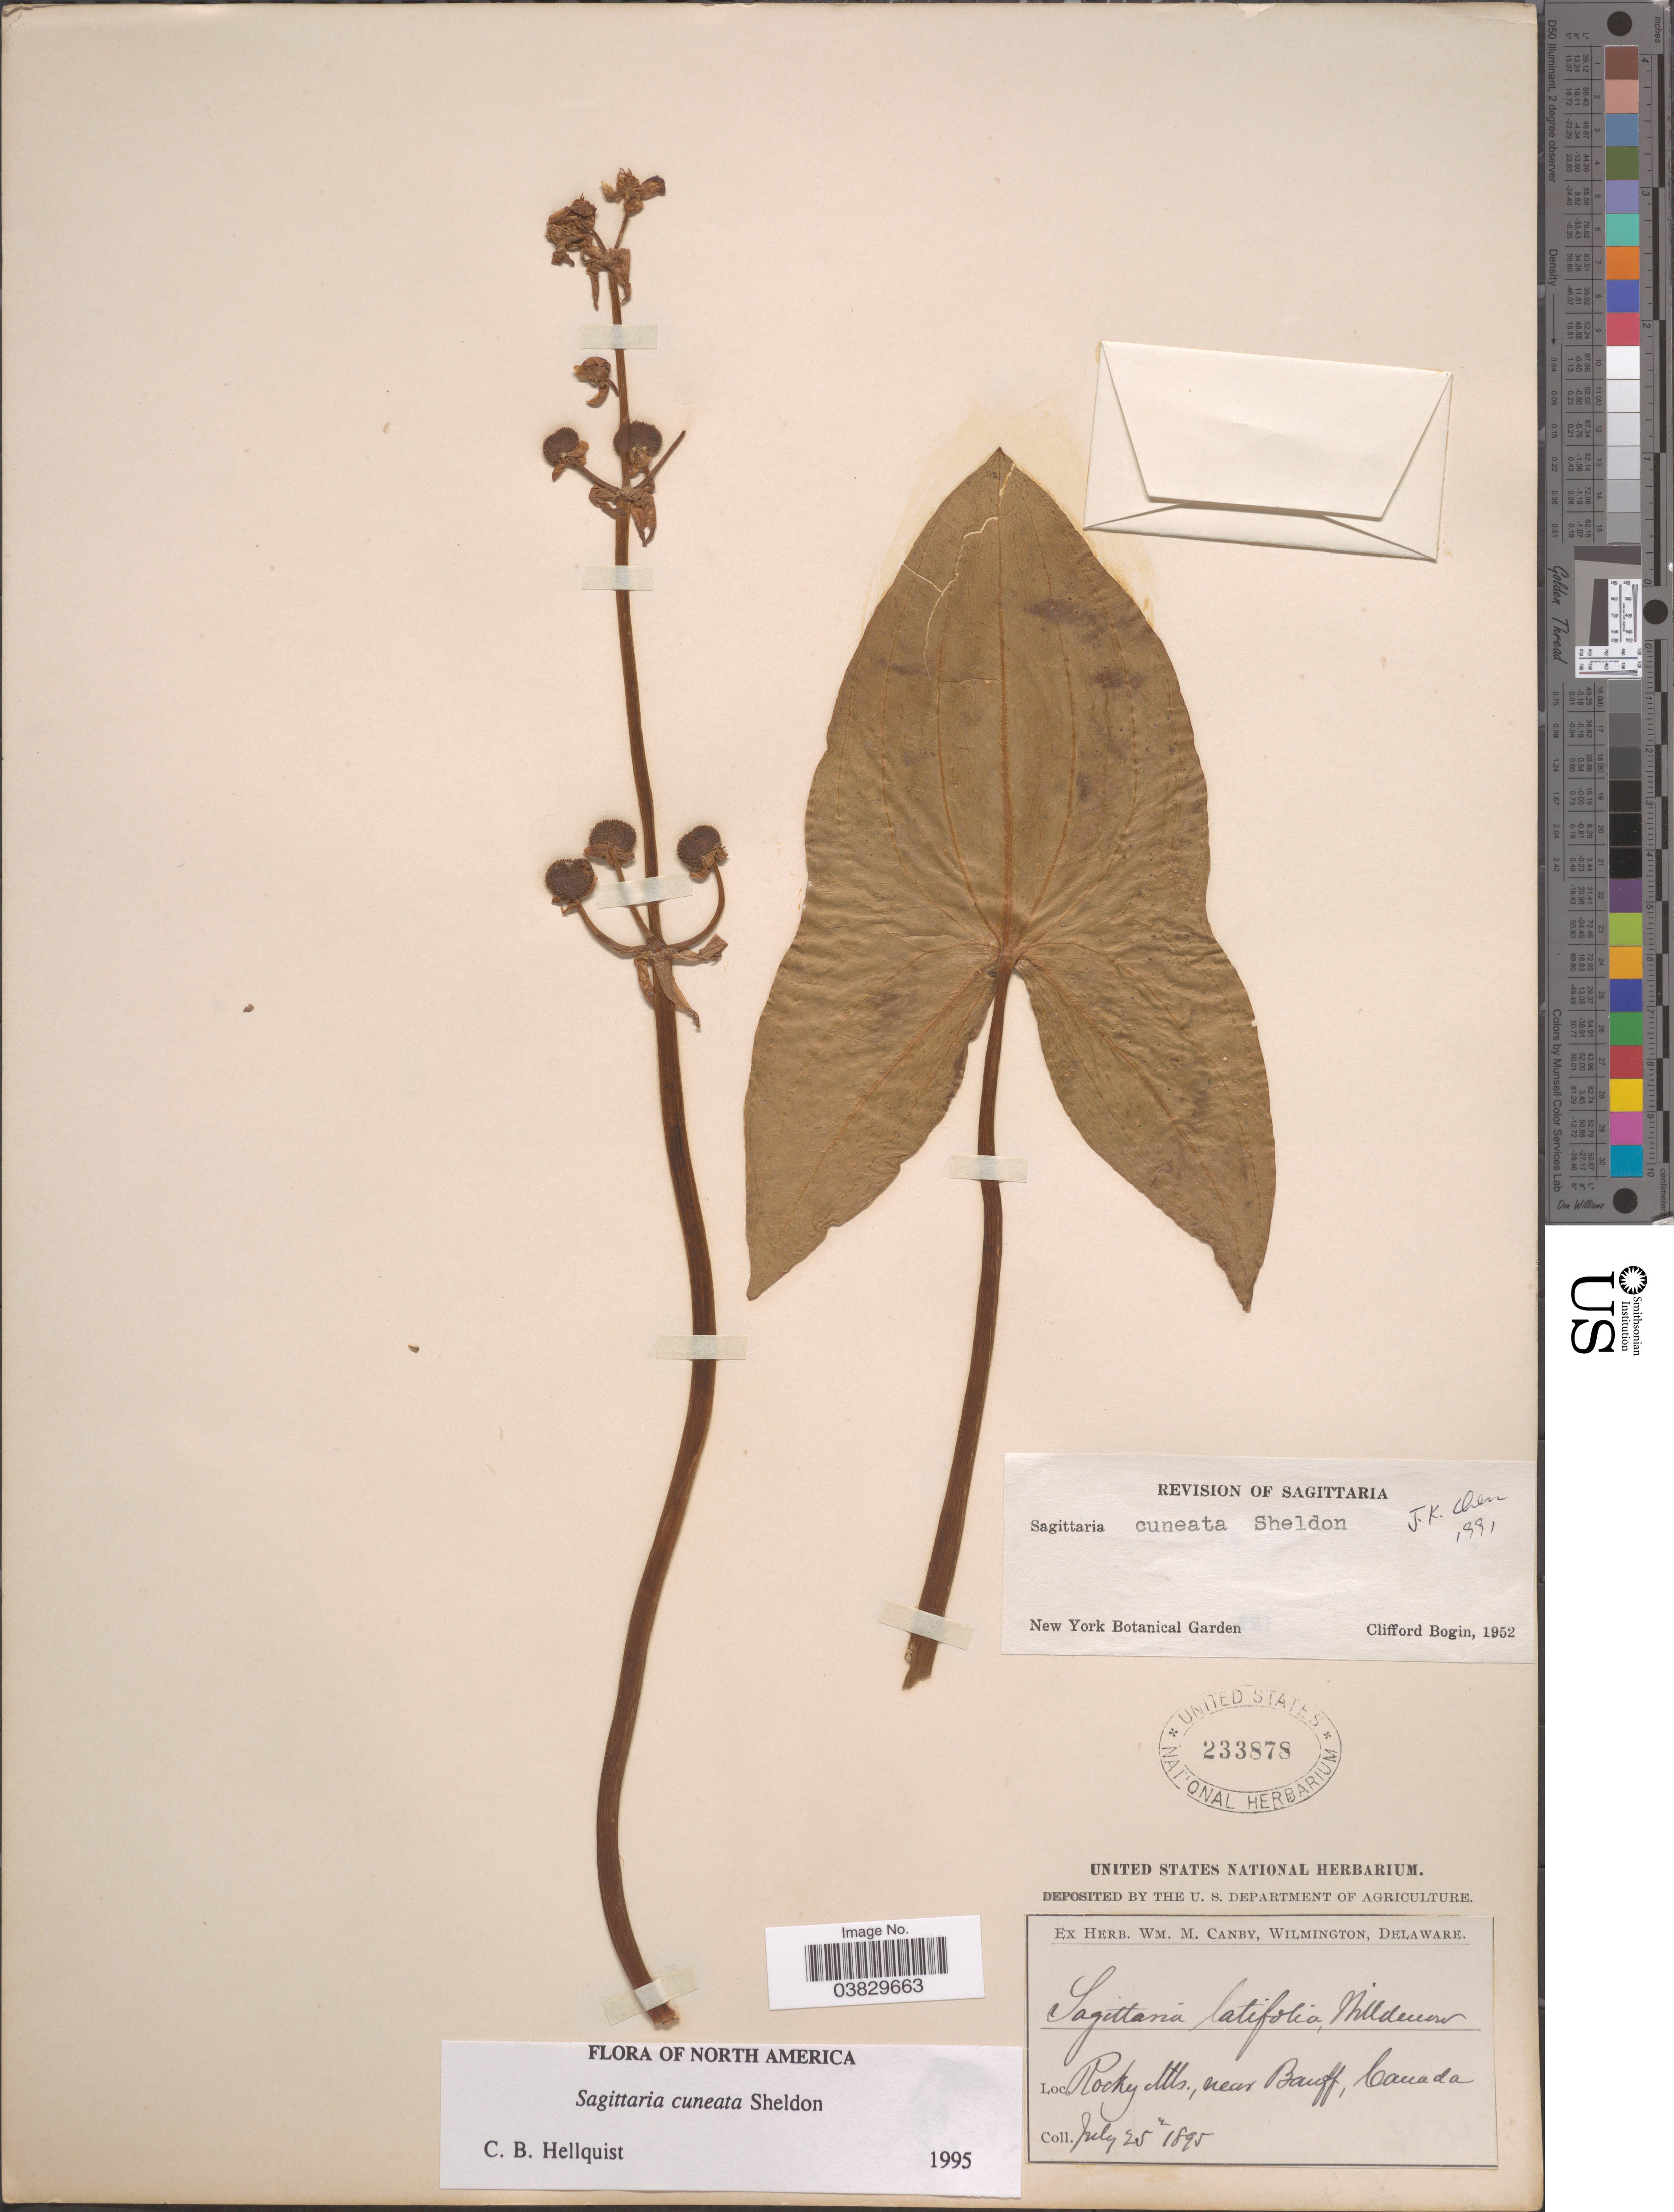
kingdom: Plantae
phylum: Tracheophyta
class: Liliopsida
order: Alismatales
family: Alismataceae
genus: Sagittaria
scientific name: Sagittaria cuneata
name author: E. Sheld.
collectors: ex herb. W.M. Canby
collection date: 1895-07-25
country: Canada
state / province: Alberta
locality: Rocky Mts., near Banff.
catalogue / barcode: US 233878